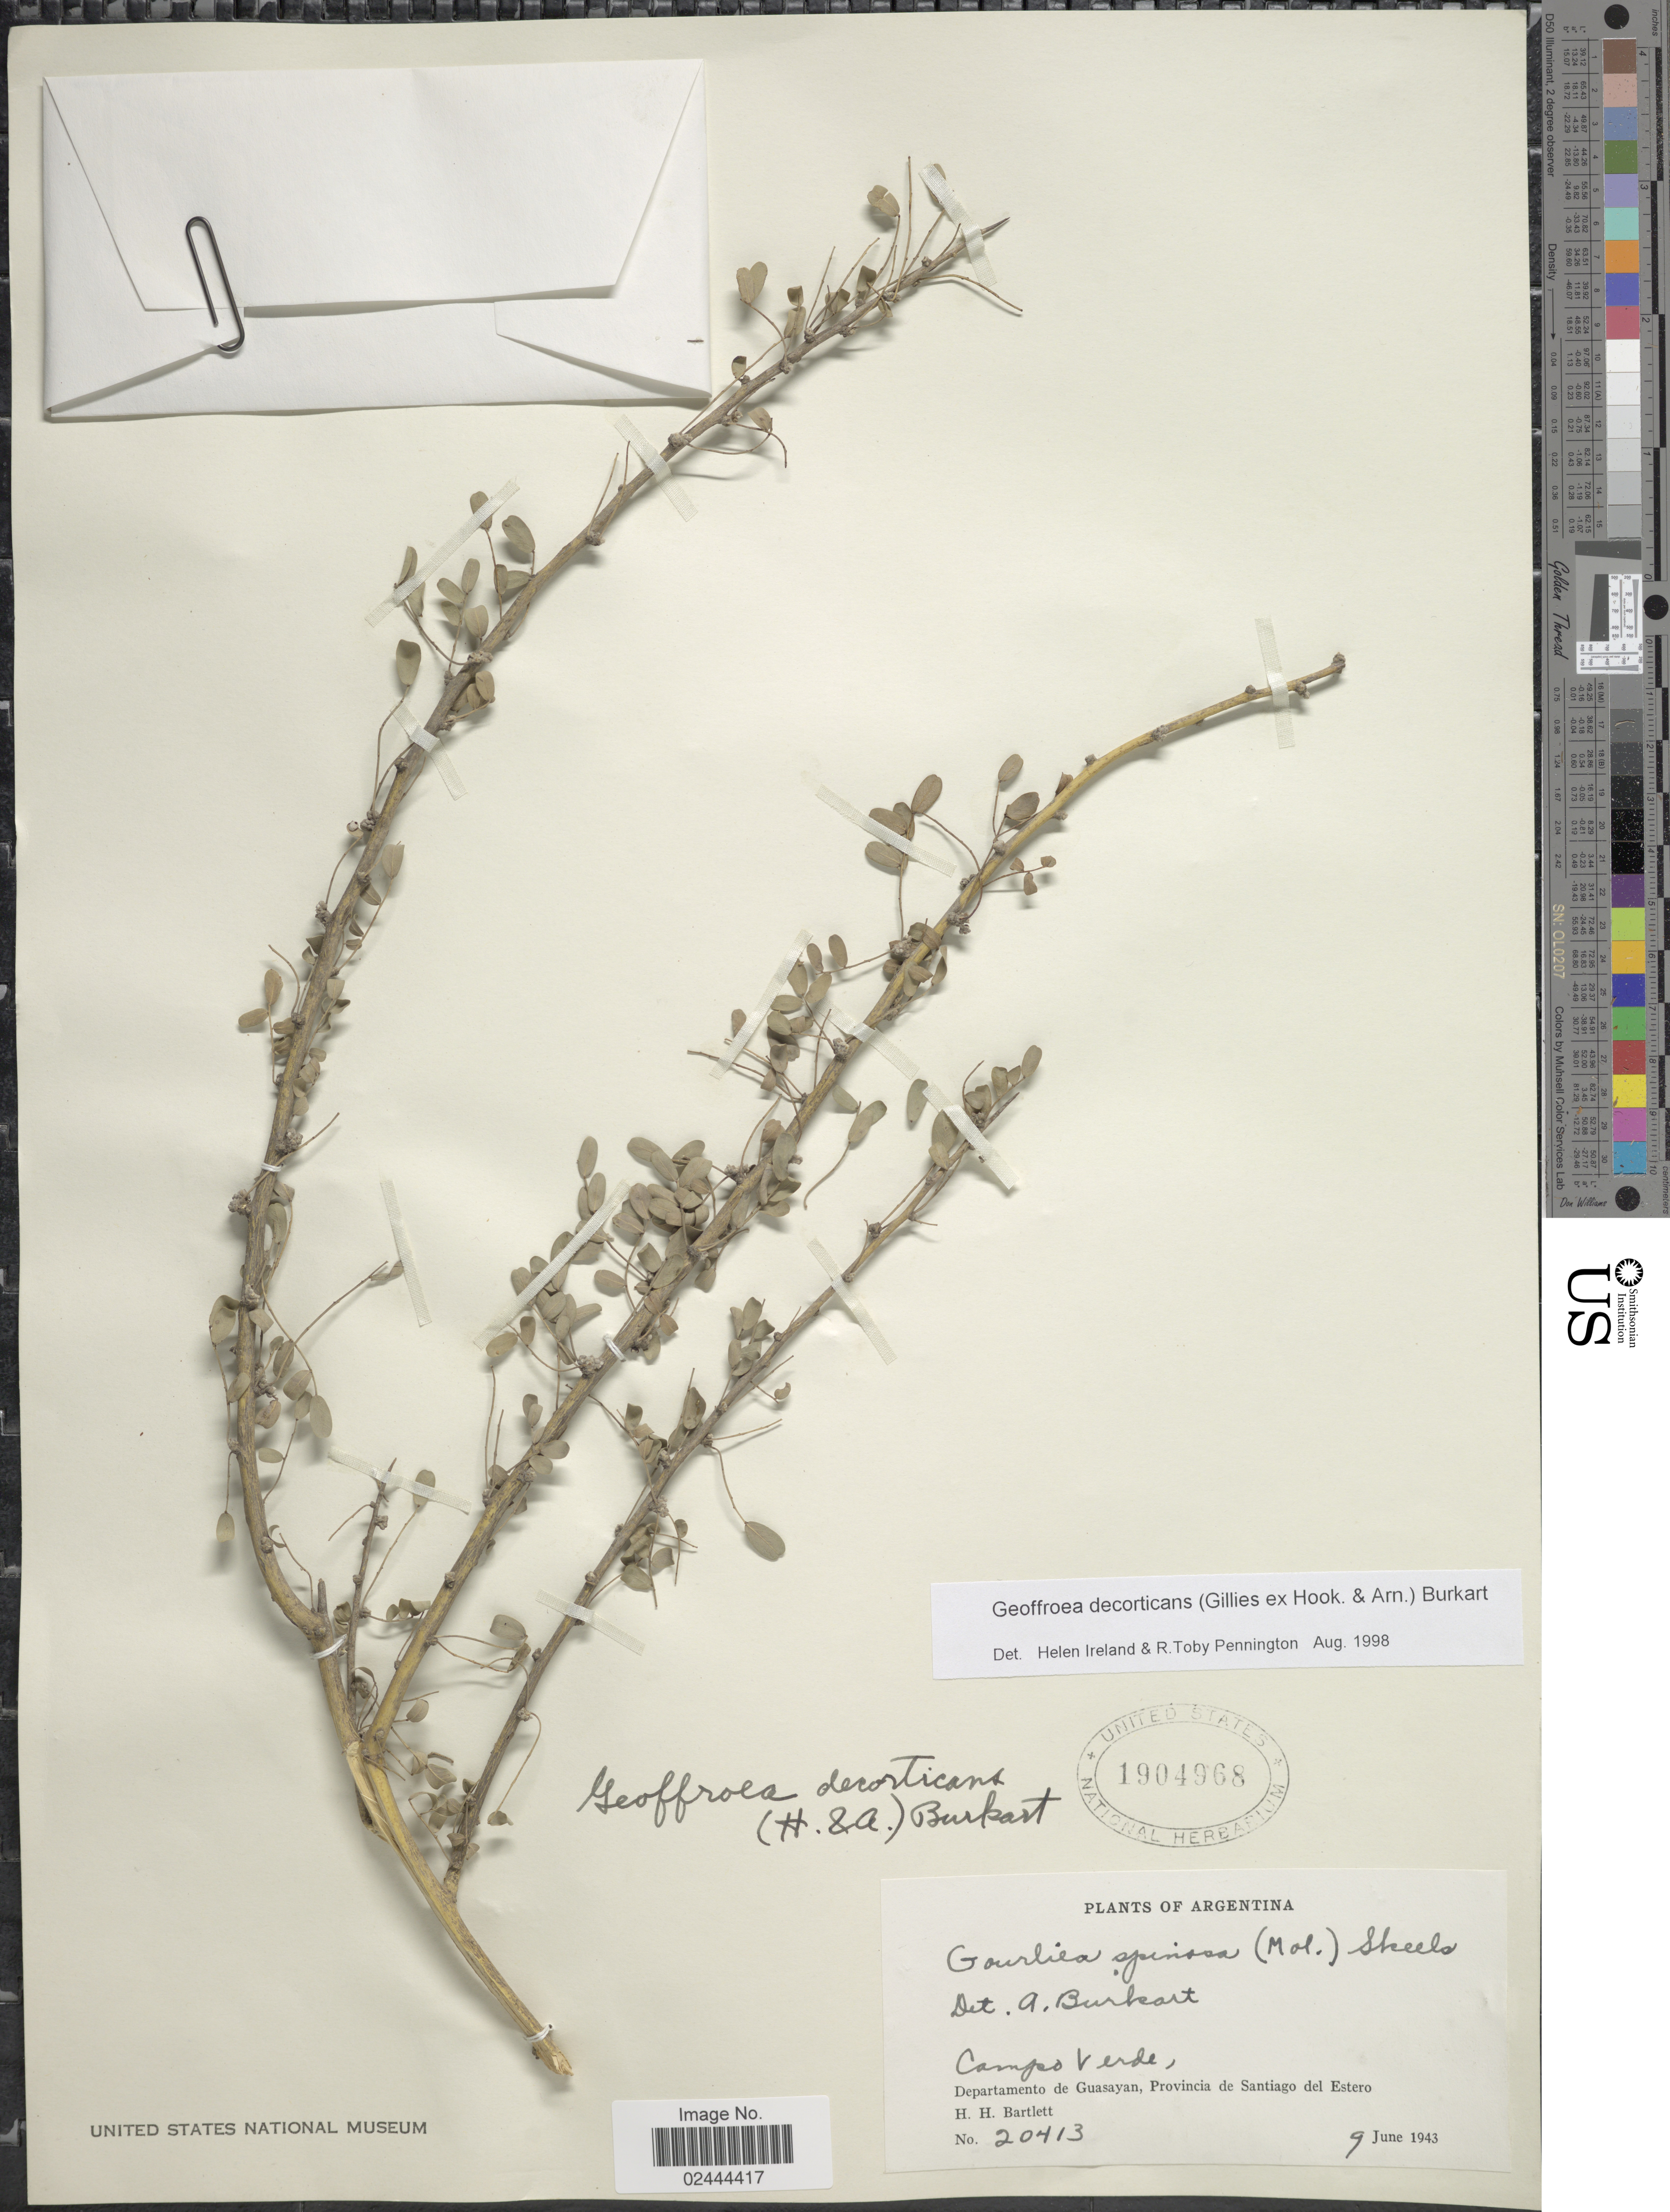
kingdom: Plantae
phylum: Tracheophyta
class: Magnoliopsida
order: Fabales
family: Fabaceae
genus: Geoffroea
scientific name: Geoffroea decorticans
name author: (Gillies ex Hook. & Arn.) Burkart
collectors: H. H. Bartlett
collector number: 20413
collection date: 1943-06-09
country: Argentina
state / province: Santiago del Estero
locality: Campo Verde, Departamento de Guasayan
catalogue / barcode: US 1904968